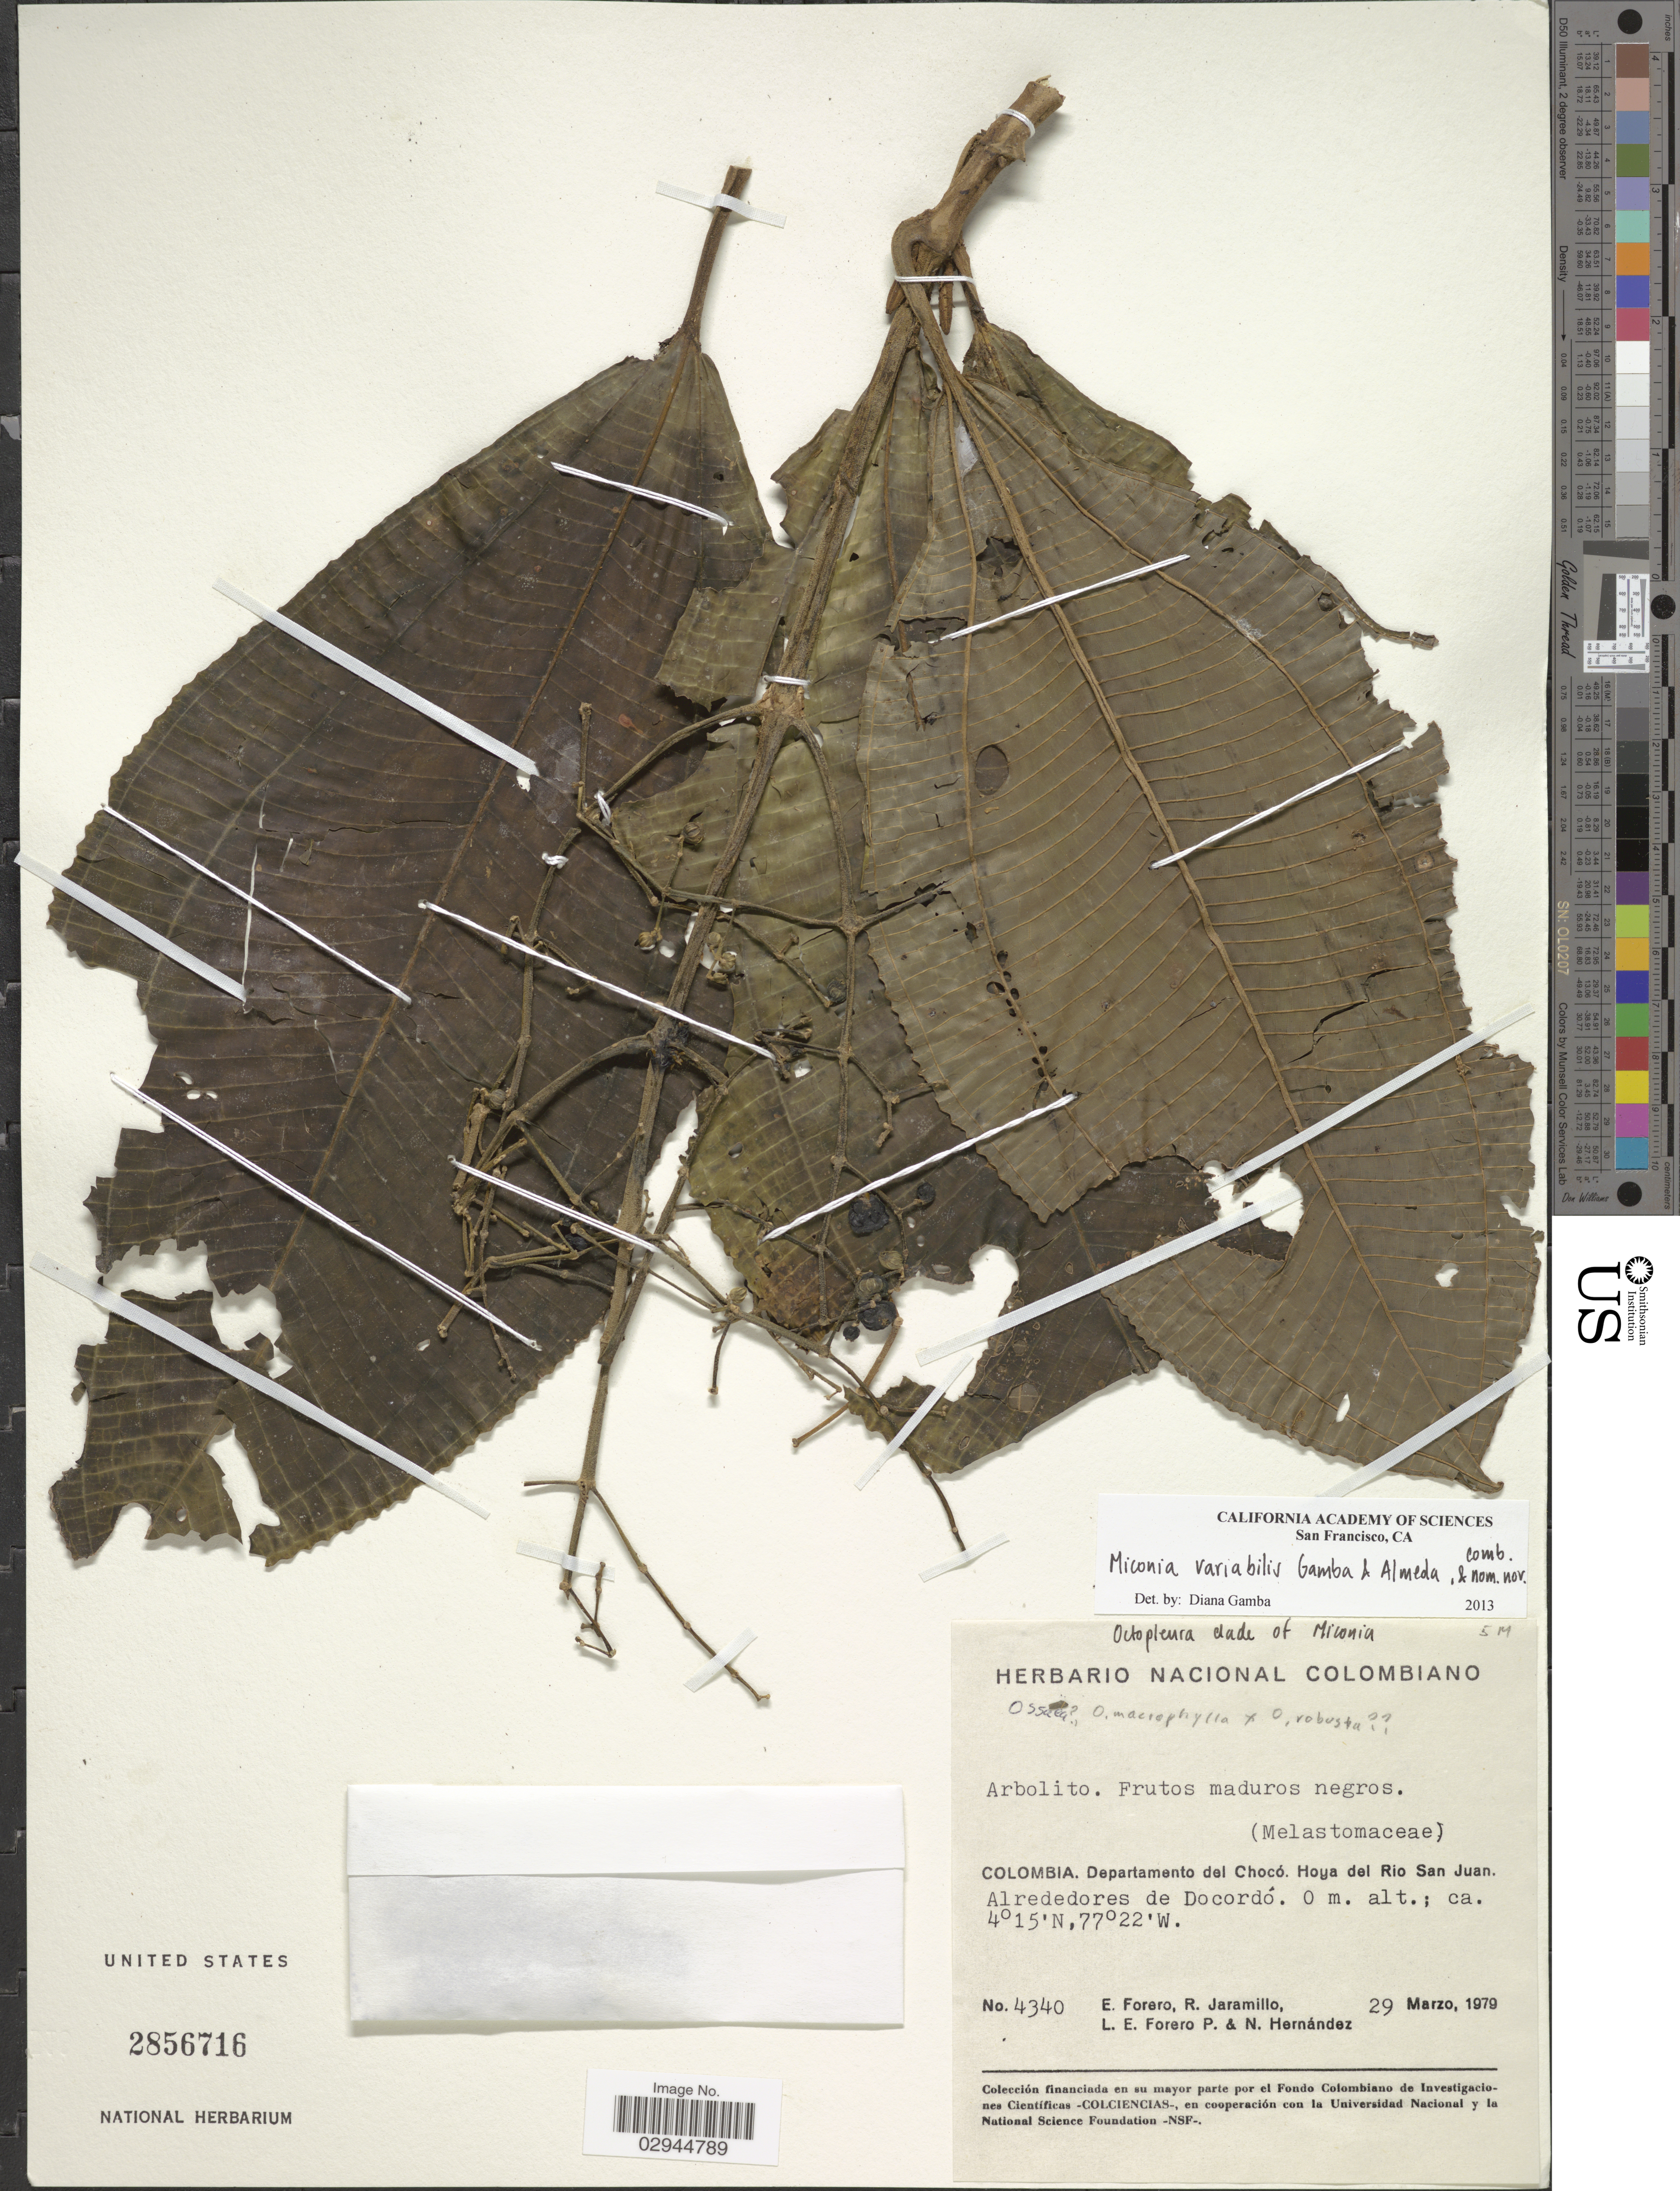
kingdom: Plantae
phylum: Tracheophyta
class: Magnoliopsida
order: Myrtales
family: Melastomataceae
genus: Miconia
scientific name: Miconia variabilis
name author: Gamba & Almeda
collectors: E. Forero, R. Jaramillo, L. E. Forero & N. Hernandez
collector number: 4340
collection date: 1979-03-29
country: Colombia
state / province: Chocó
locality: Departamento del Chocó. Hoya del Rio San Juan. Alrededores de Docordó.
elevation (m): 0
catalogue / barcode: US 2856716